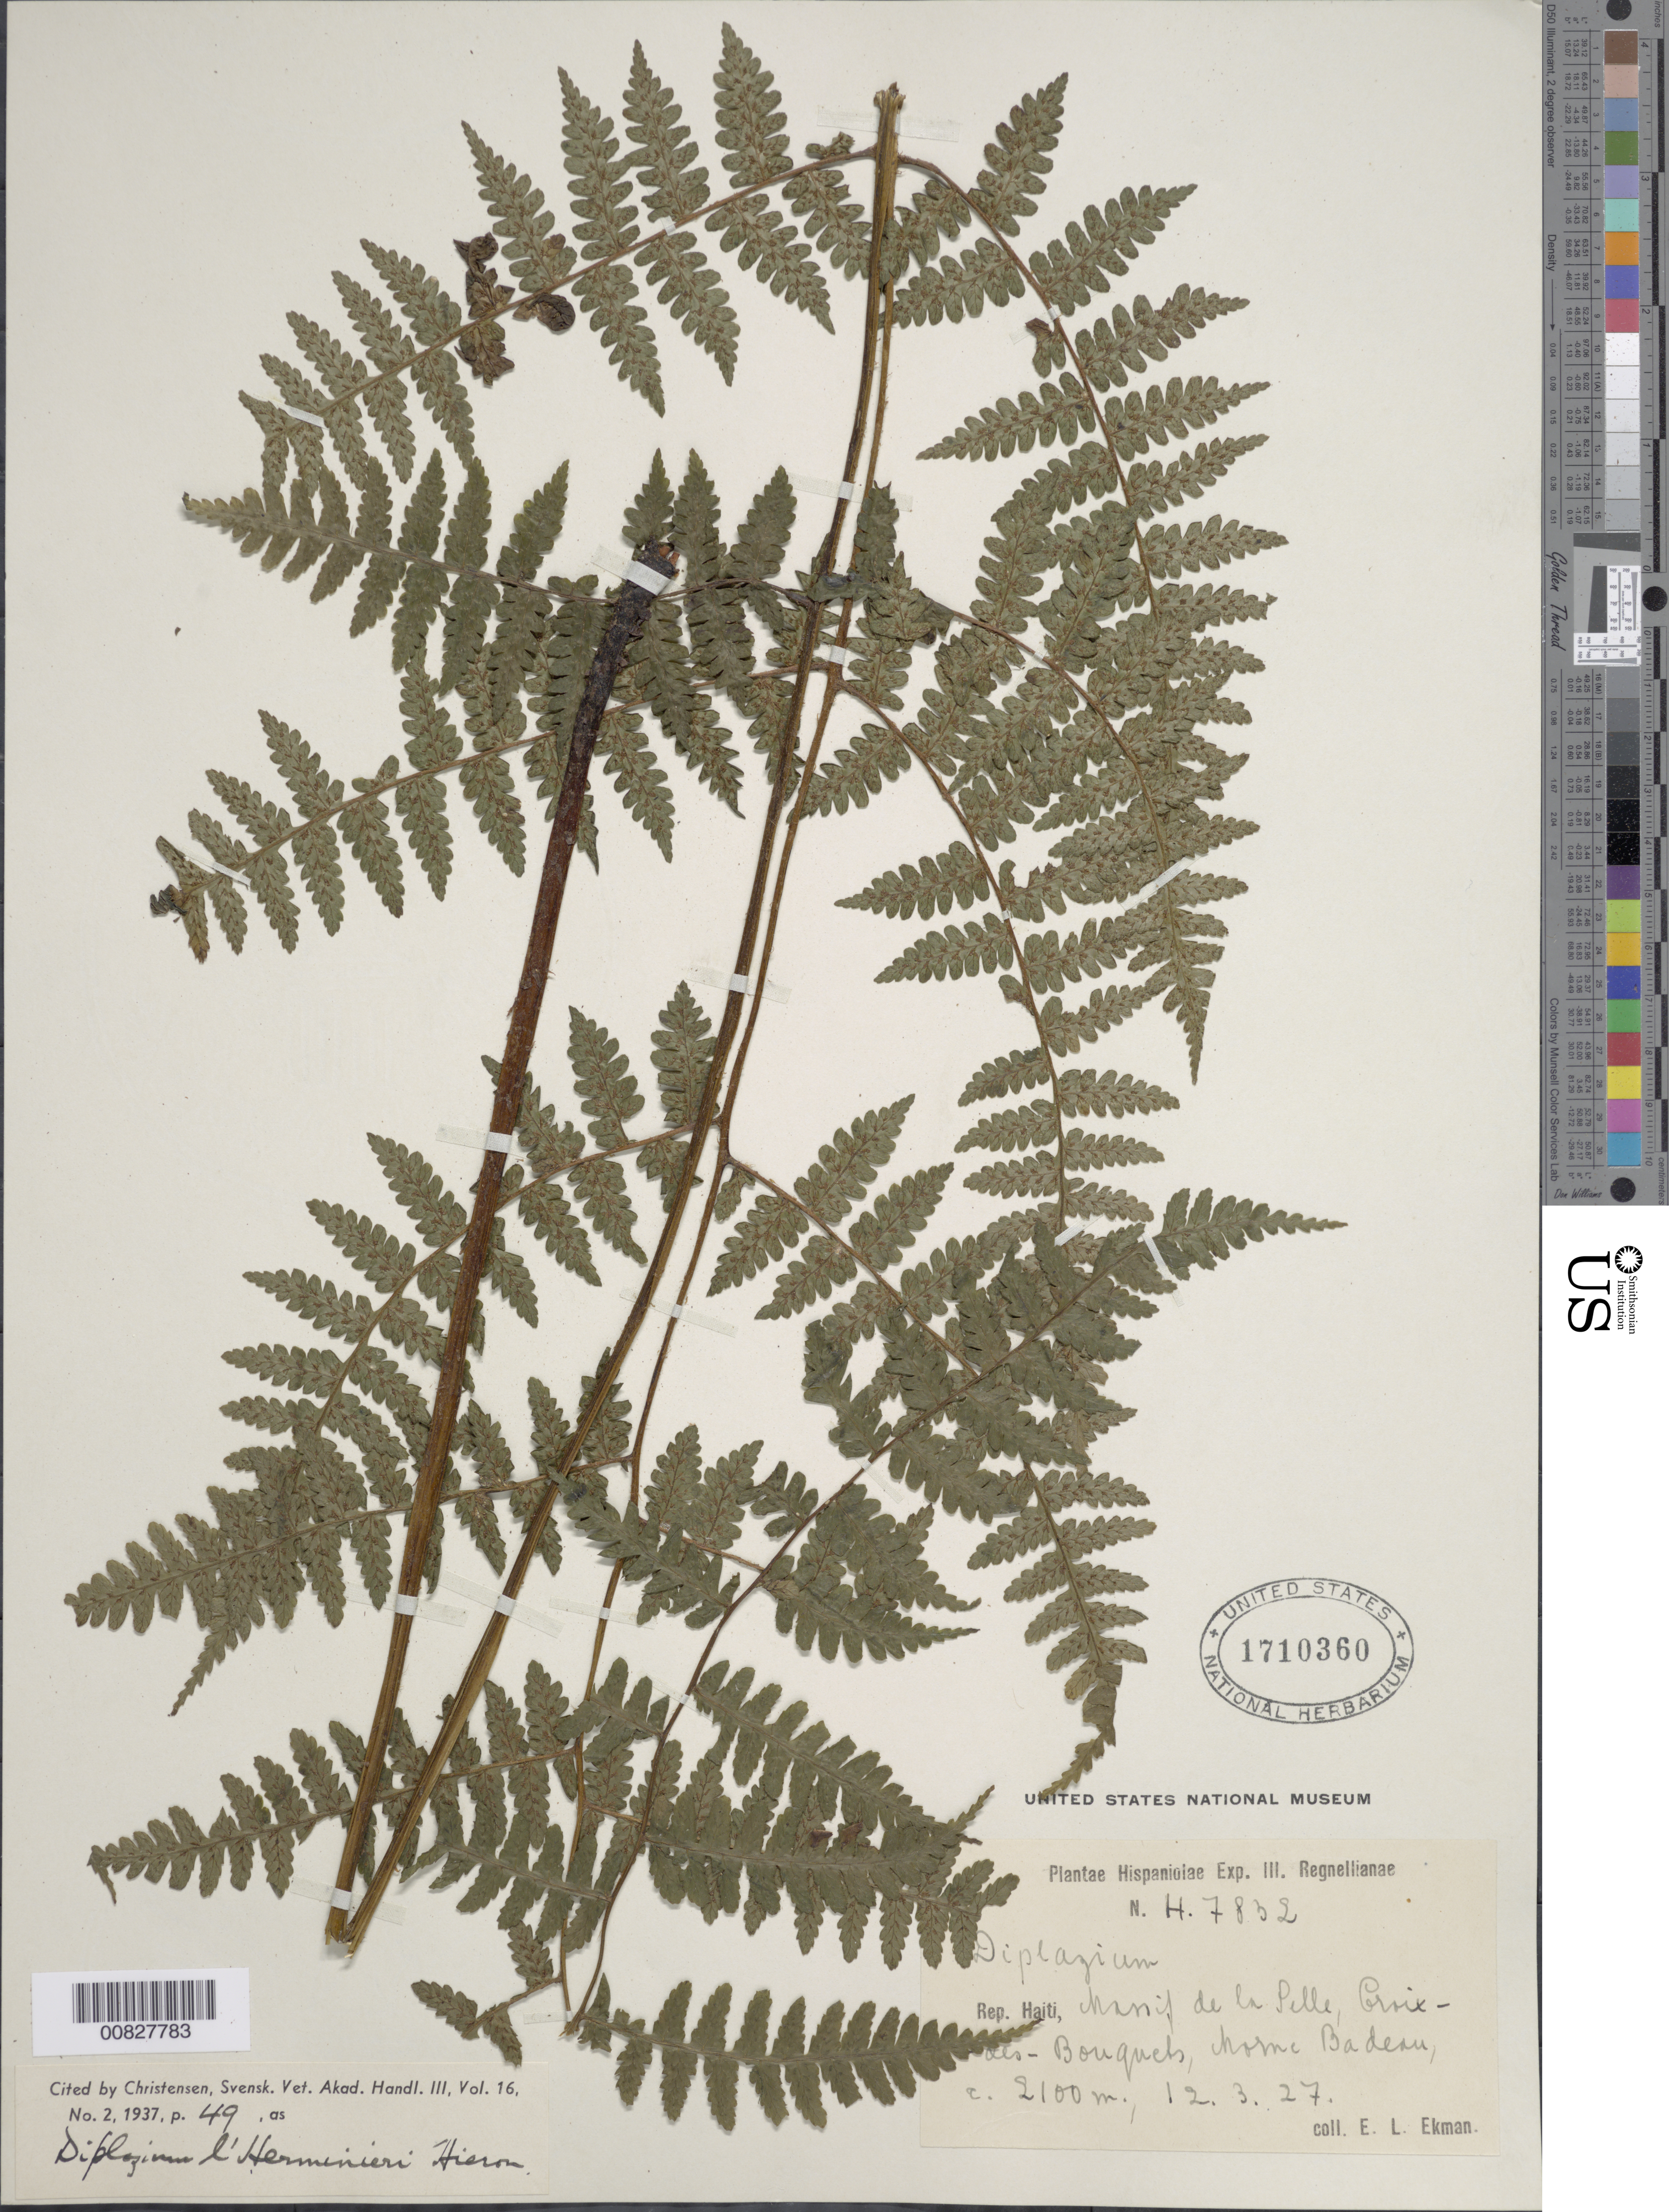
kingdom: Plantae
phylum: Tracheophyta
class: Polypodiopsida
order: Polypodiales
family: Athyriaceae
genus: Diplazium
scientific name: Diplazium lherminieri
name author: Fée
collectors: E. L. Ekman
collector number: H 7832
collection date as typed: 12 Mar 1927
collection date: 1927-03-12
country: Haiti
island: Hispaniola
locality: Massif de la Selle, Croix des Bouquets, morne Badeau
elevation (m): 2100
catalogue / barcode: US 1710360